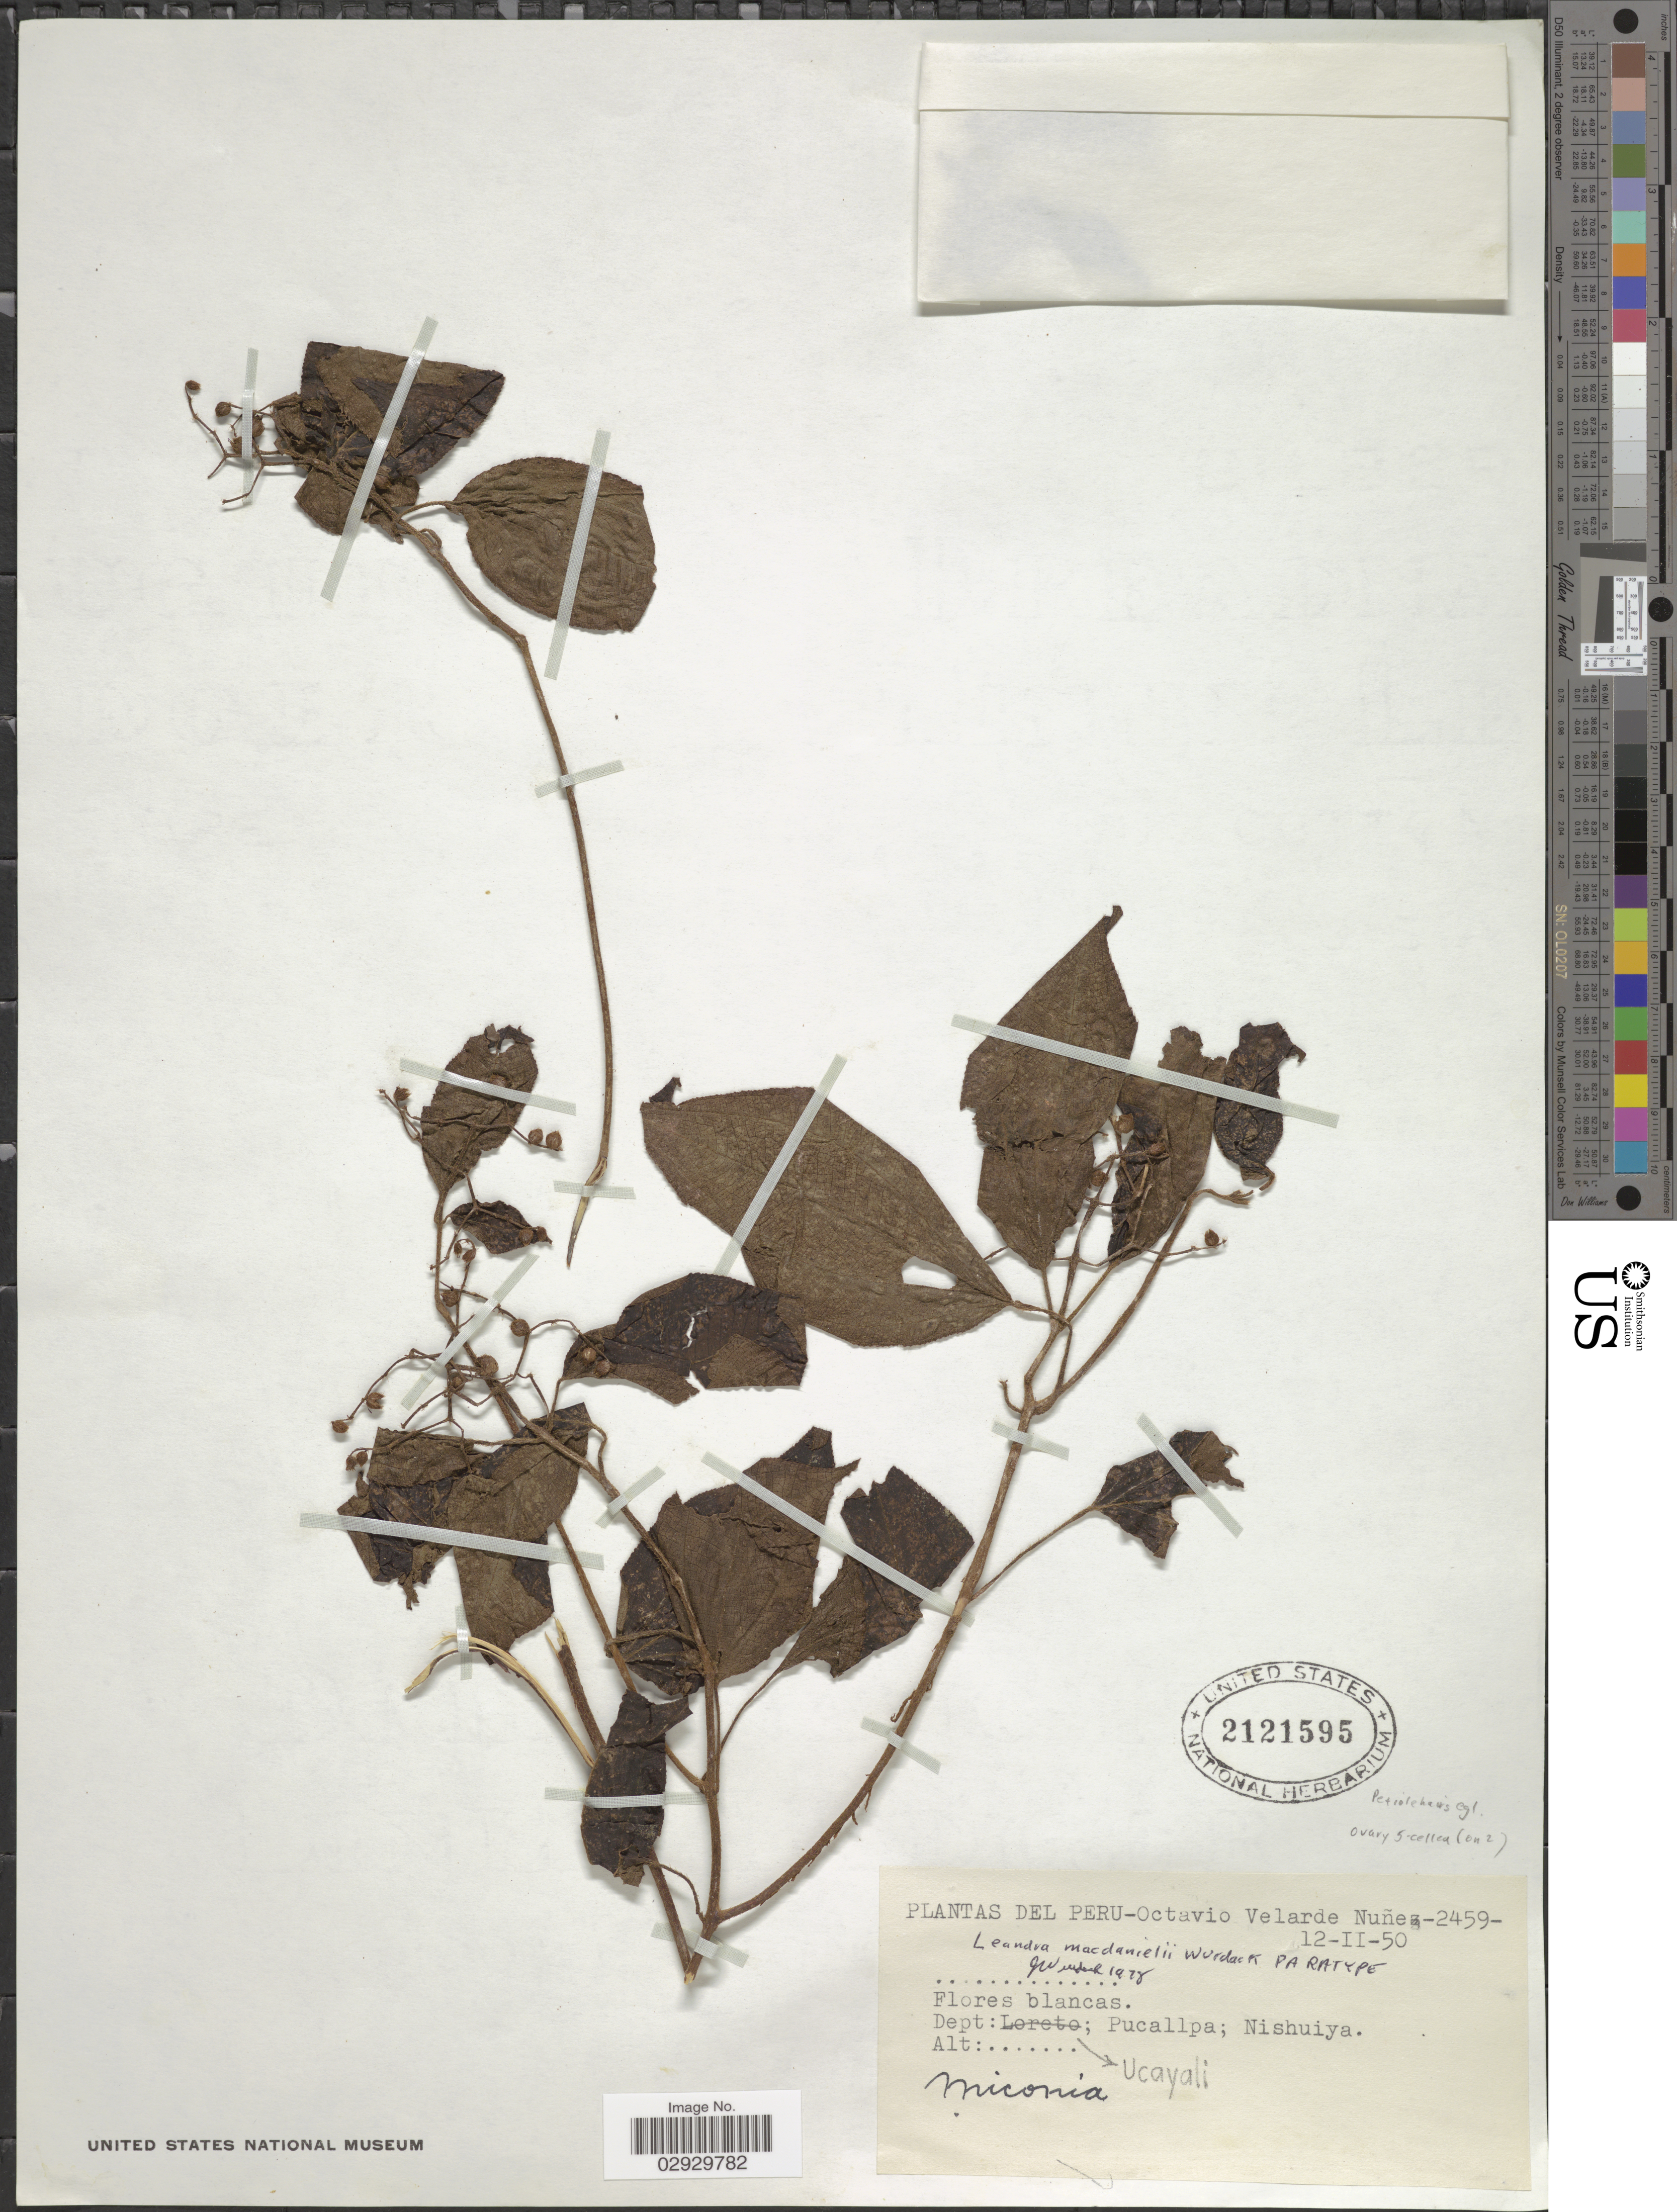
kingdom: Plantae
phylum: Tracheophyta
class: Magnoliopsida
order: Myrtales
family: Melastomataceae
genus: Leandra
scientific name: Leandra macdanielii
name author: Wurdack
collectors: O. Nuñez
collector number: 2459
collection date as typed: Transcribed d/m/y: 12/2/50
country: Peru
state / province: Ucayali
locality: Dept: Ucayali; Pucallpa; Nishuiya.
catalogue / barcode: US 2121595